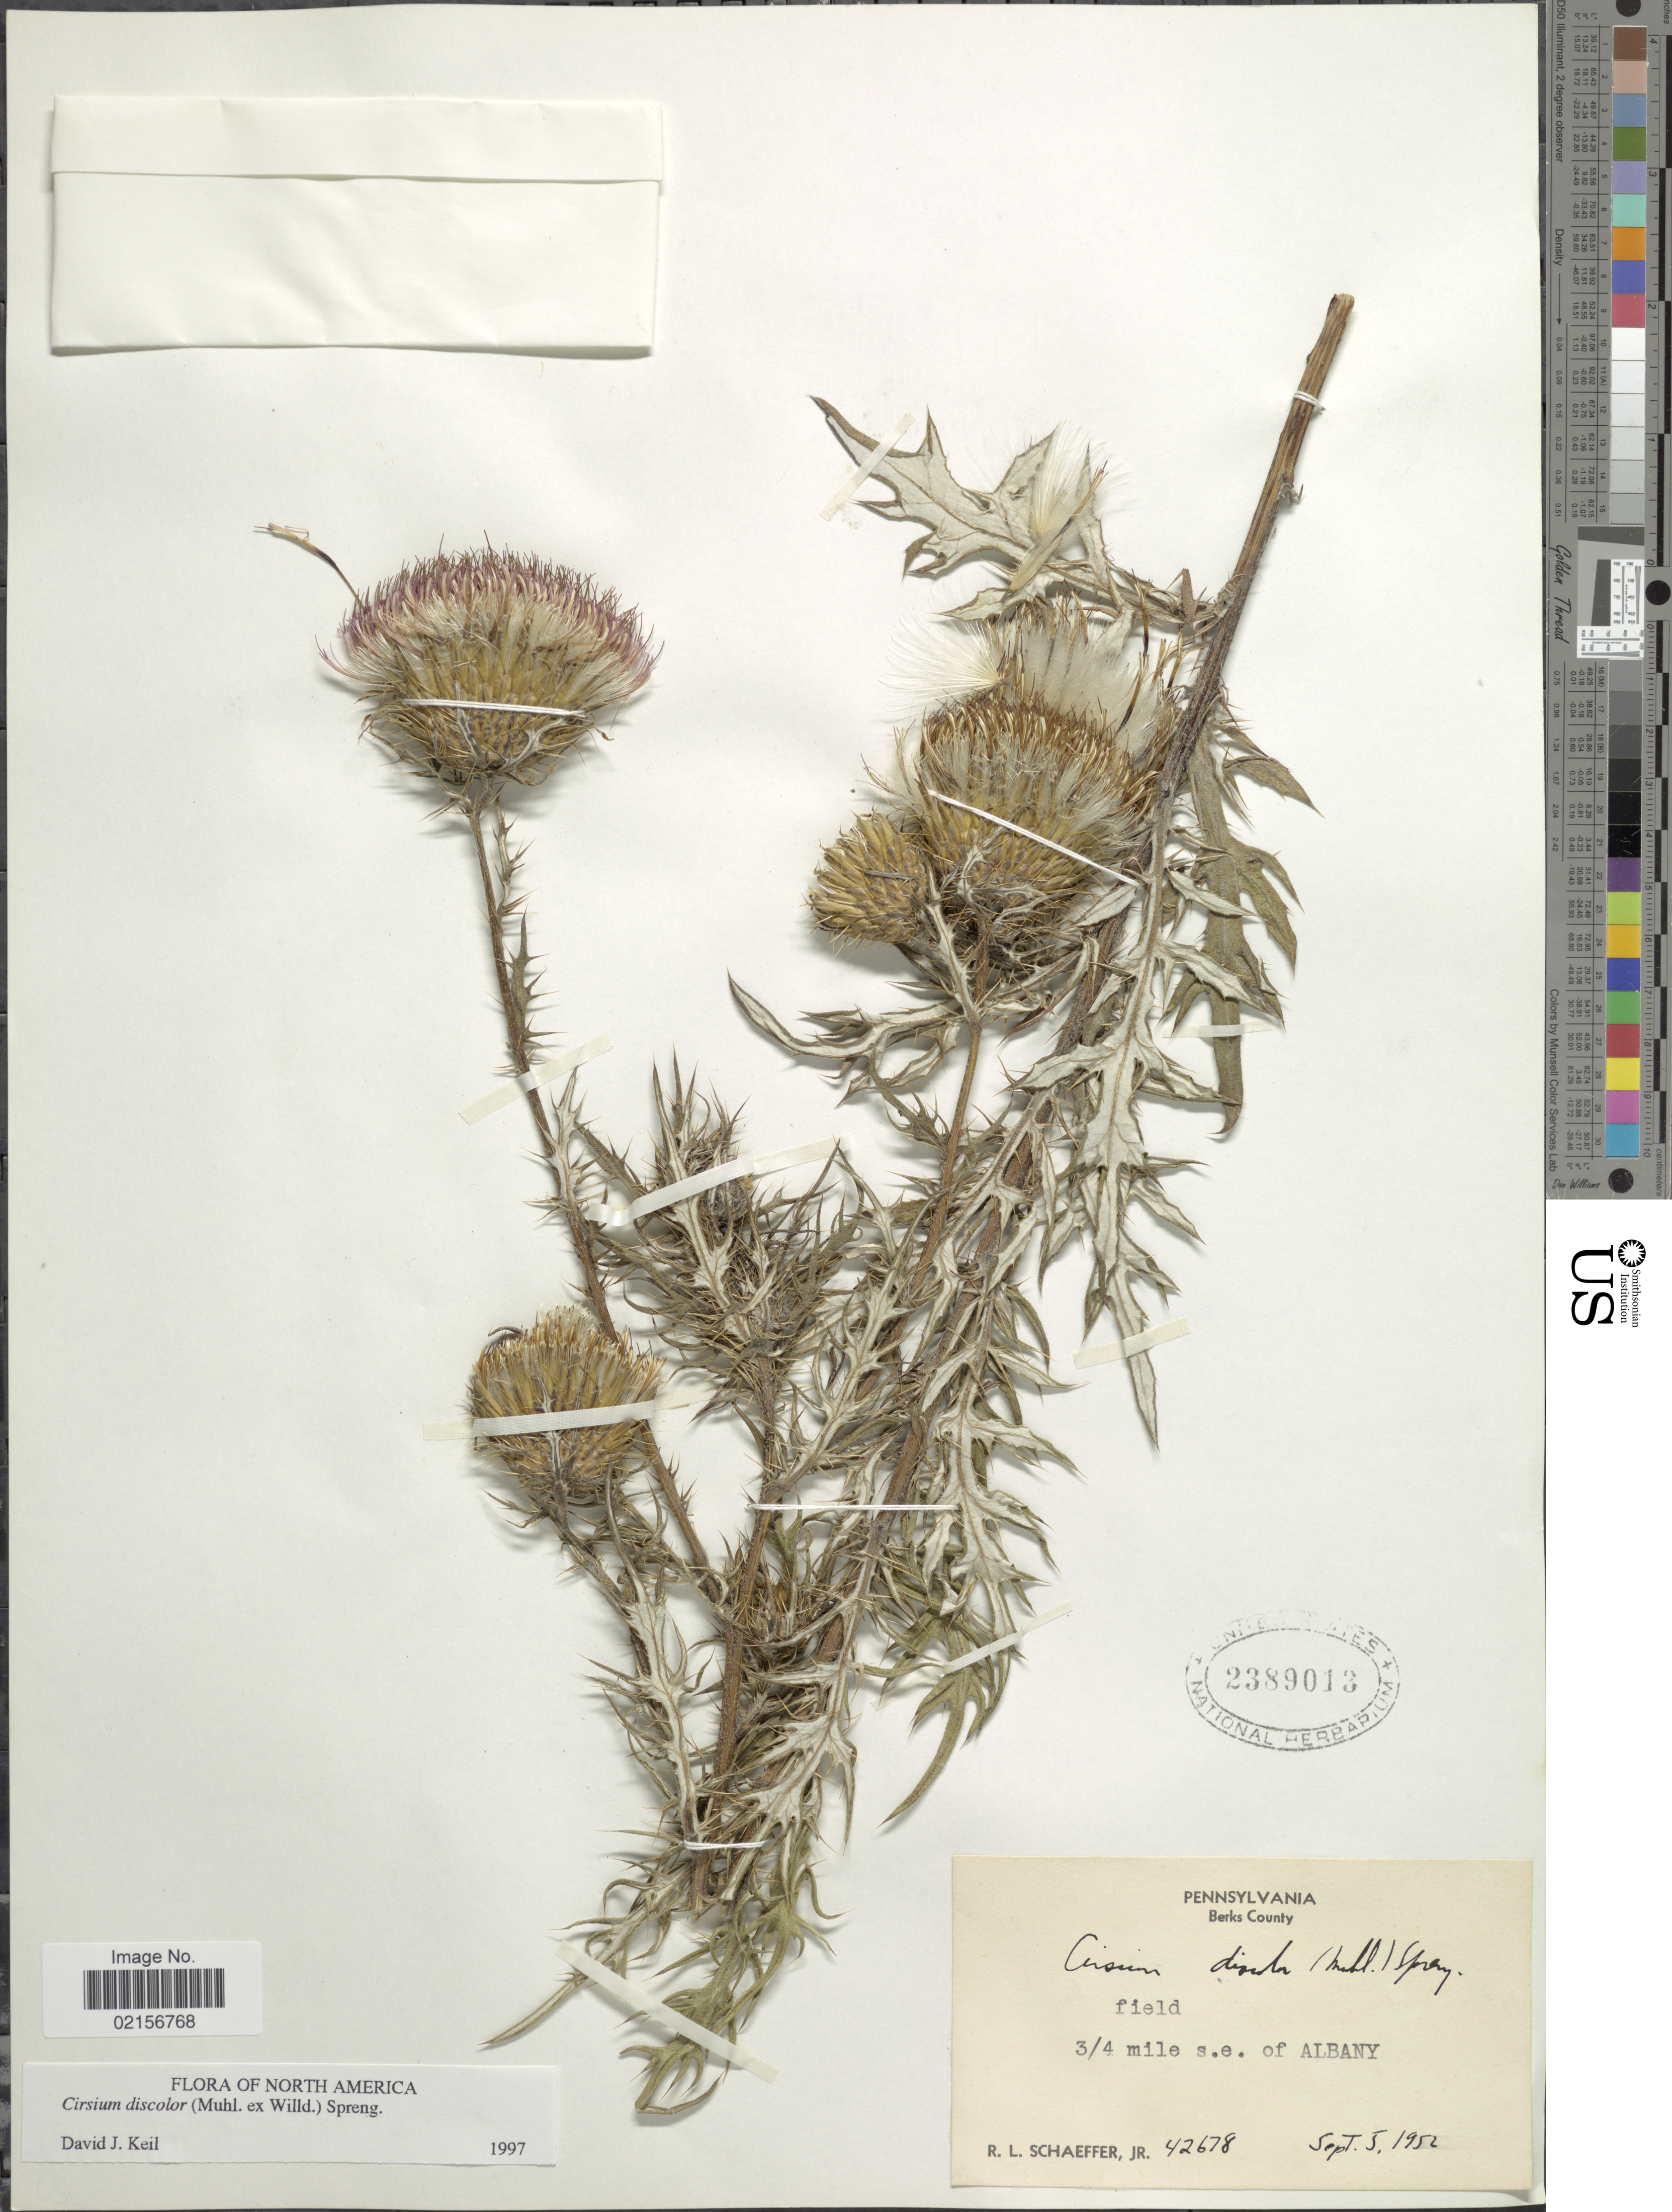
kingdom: Plantae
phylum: Tracheophyta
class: Magnoliopsida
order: Asterales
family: Asteraceae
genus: Cirsium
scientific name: Cirsium discolor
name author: (Muhl. ex Willd.) Spreng.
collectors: R. L. Schaeffer Jr.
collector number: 42678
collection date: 1952-09-05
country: United States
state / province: Pennsylvania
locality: Berks County, field, 3/4 mile s.e. of Albany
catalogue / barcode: US 2389013